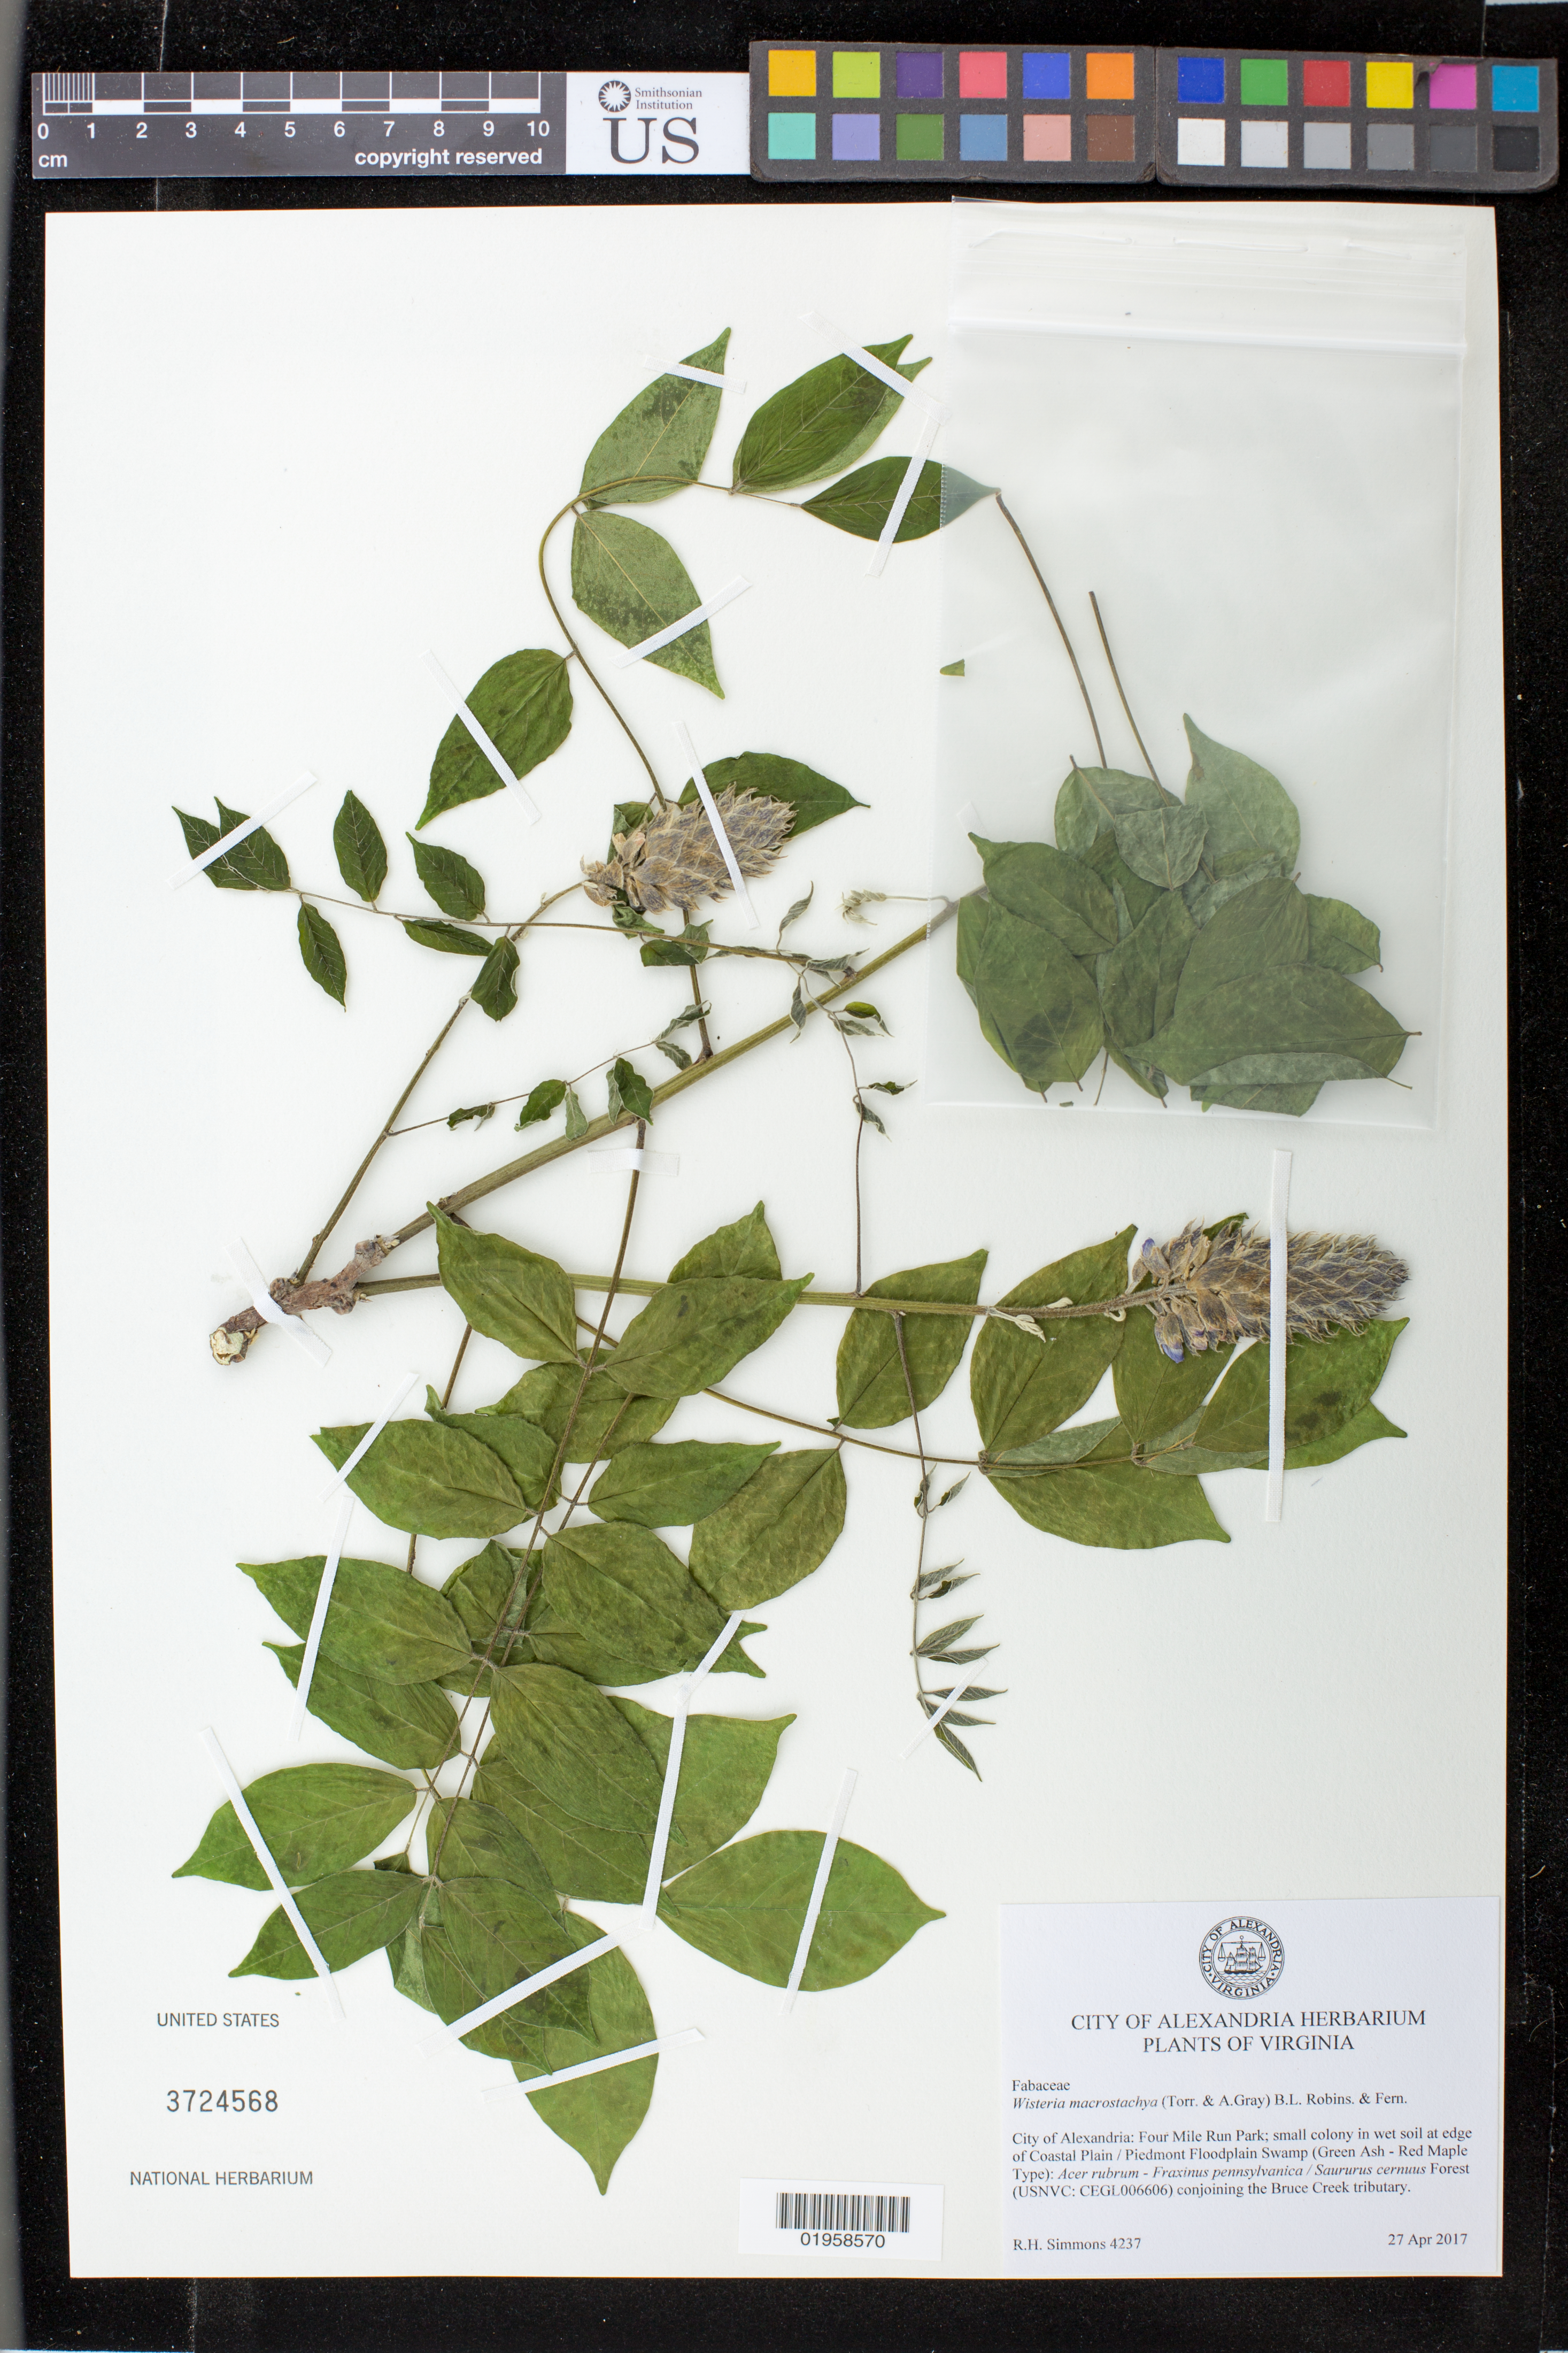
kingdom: Plantae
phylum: Tracheophyta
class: Magnoliopsida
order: Fabales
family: Fabaceae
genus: Wisteria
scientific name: Wisteria macrostachya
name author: (Torr. & A. Gray) Nutt. ex B.L. Rob. & Fernald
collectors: R. H. Simmons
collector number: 4237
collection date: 2017-04-27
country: United States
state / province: Virginia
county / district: City of Alexandria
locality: City of Alexandria, Four Mile Run Park.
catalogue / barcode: US 3724568